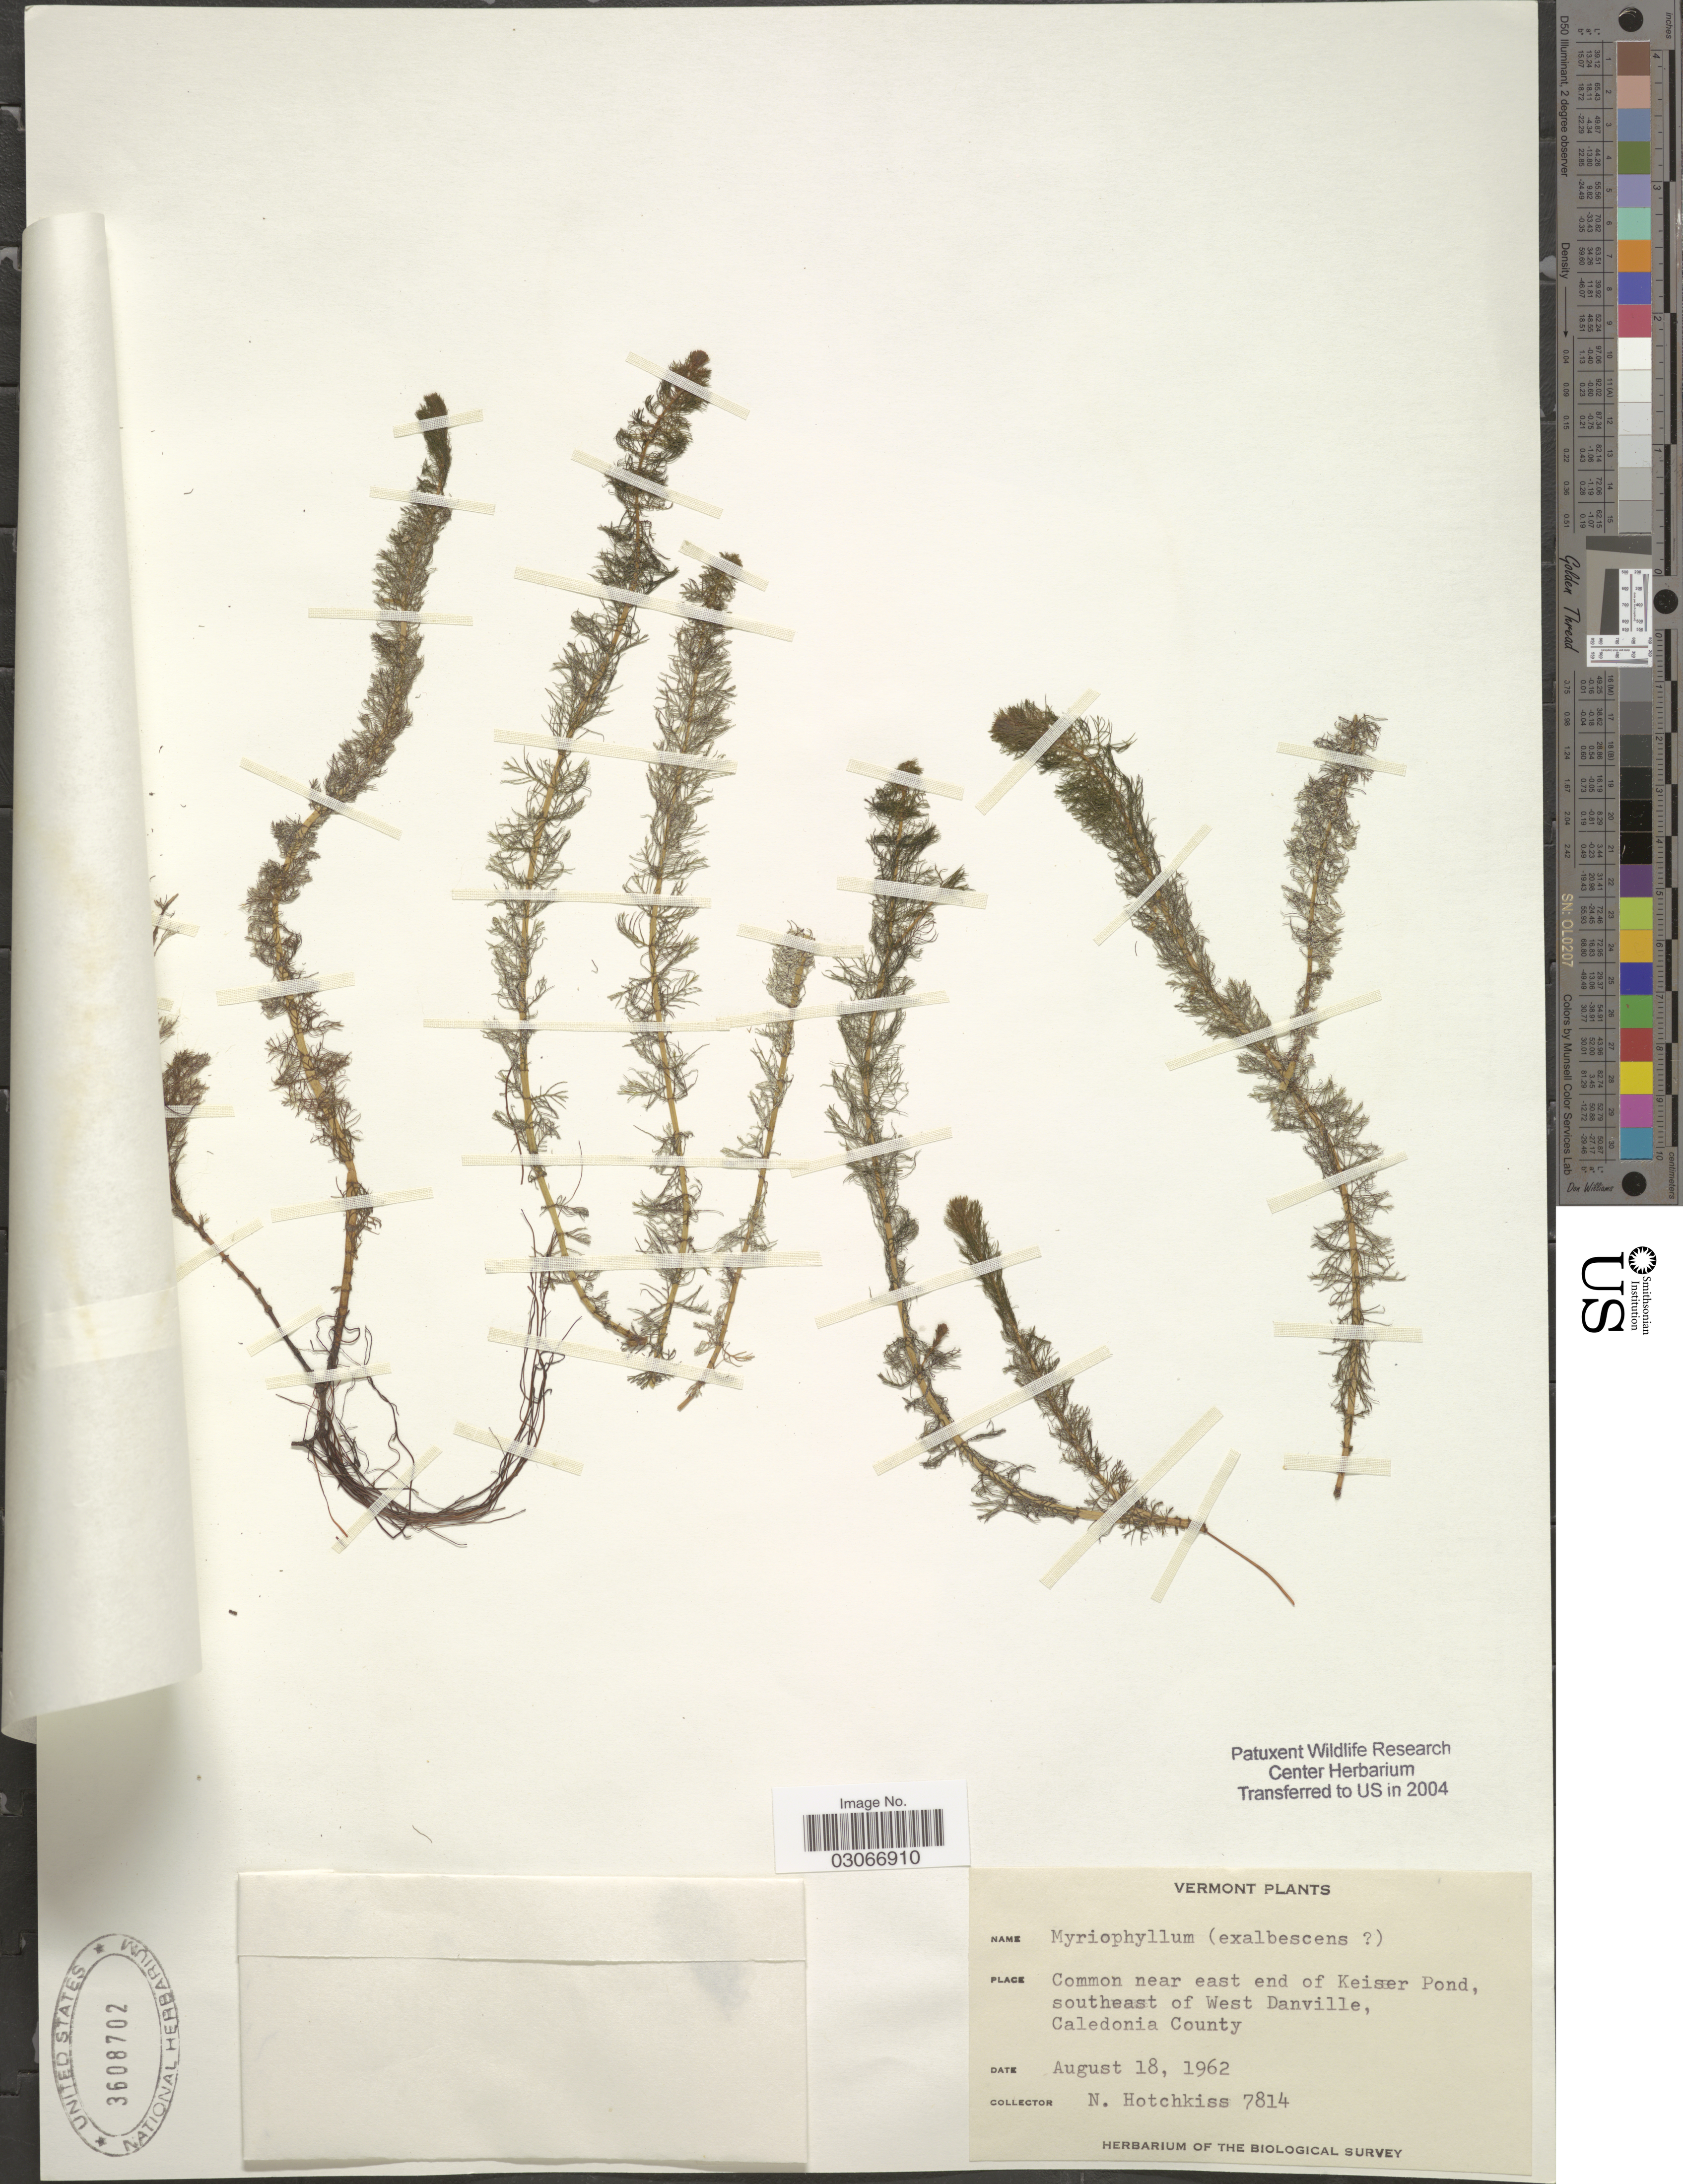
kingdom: Plantae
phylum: Tracheophyta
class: Magnoliopsida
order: Saxifragales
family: Haloragaceae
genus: Myriophyllum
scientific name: Myriophyllum exalbescens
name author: Fernald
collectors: N. Hotchkiss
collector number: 7814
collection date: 1962-08-18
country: United States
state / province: Vermont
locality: Common near east end of Keisner Pond, southeast of West Danville, Caledonia County.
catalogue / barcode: US 3608702